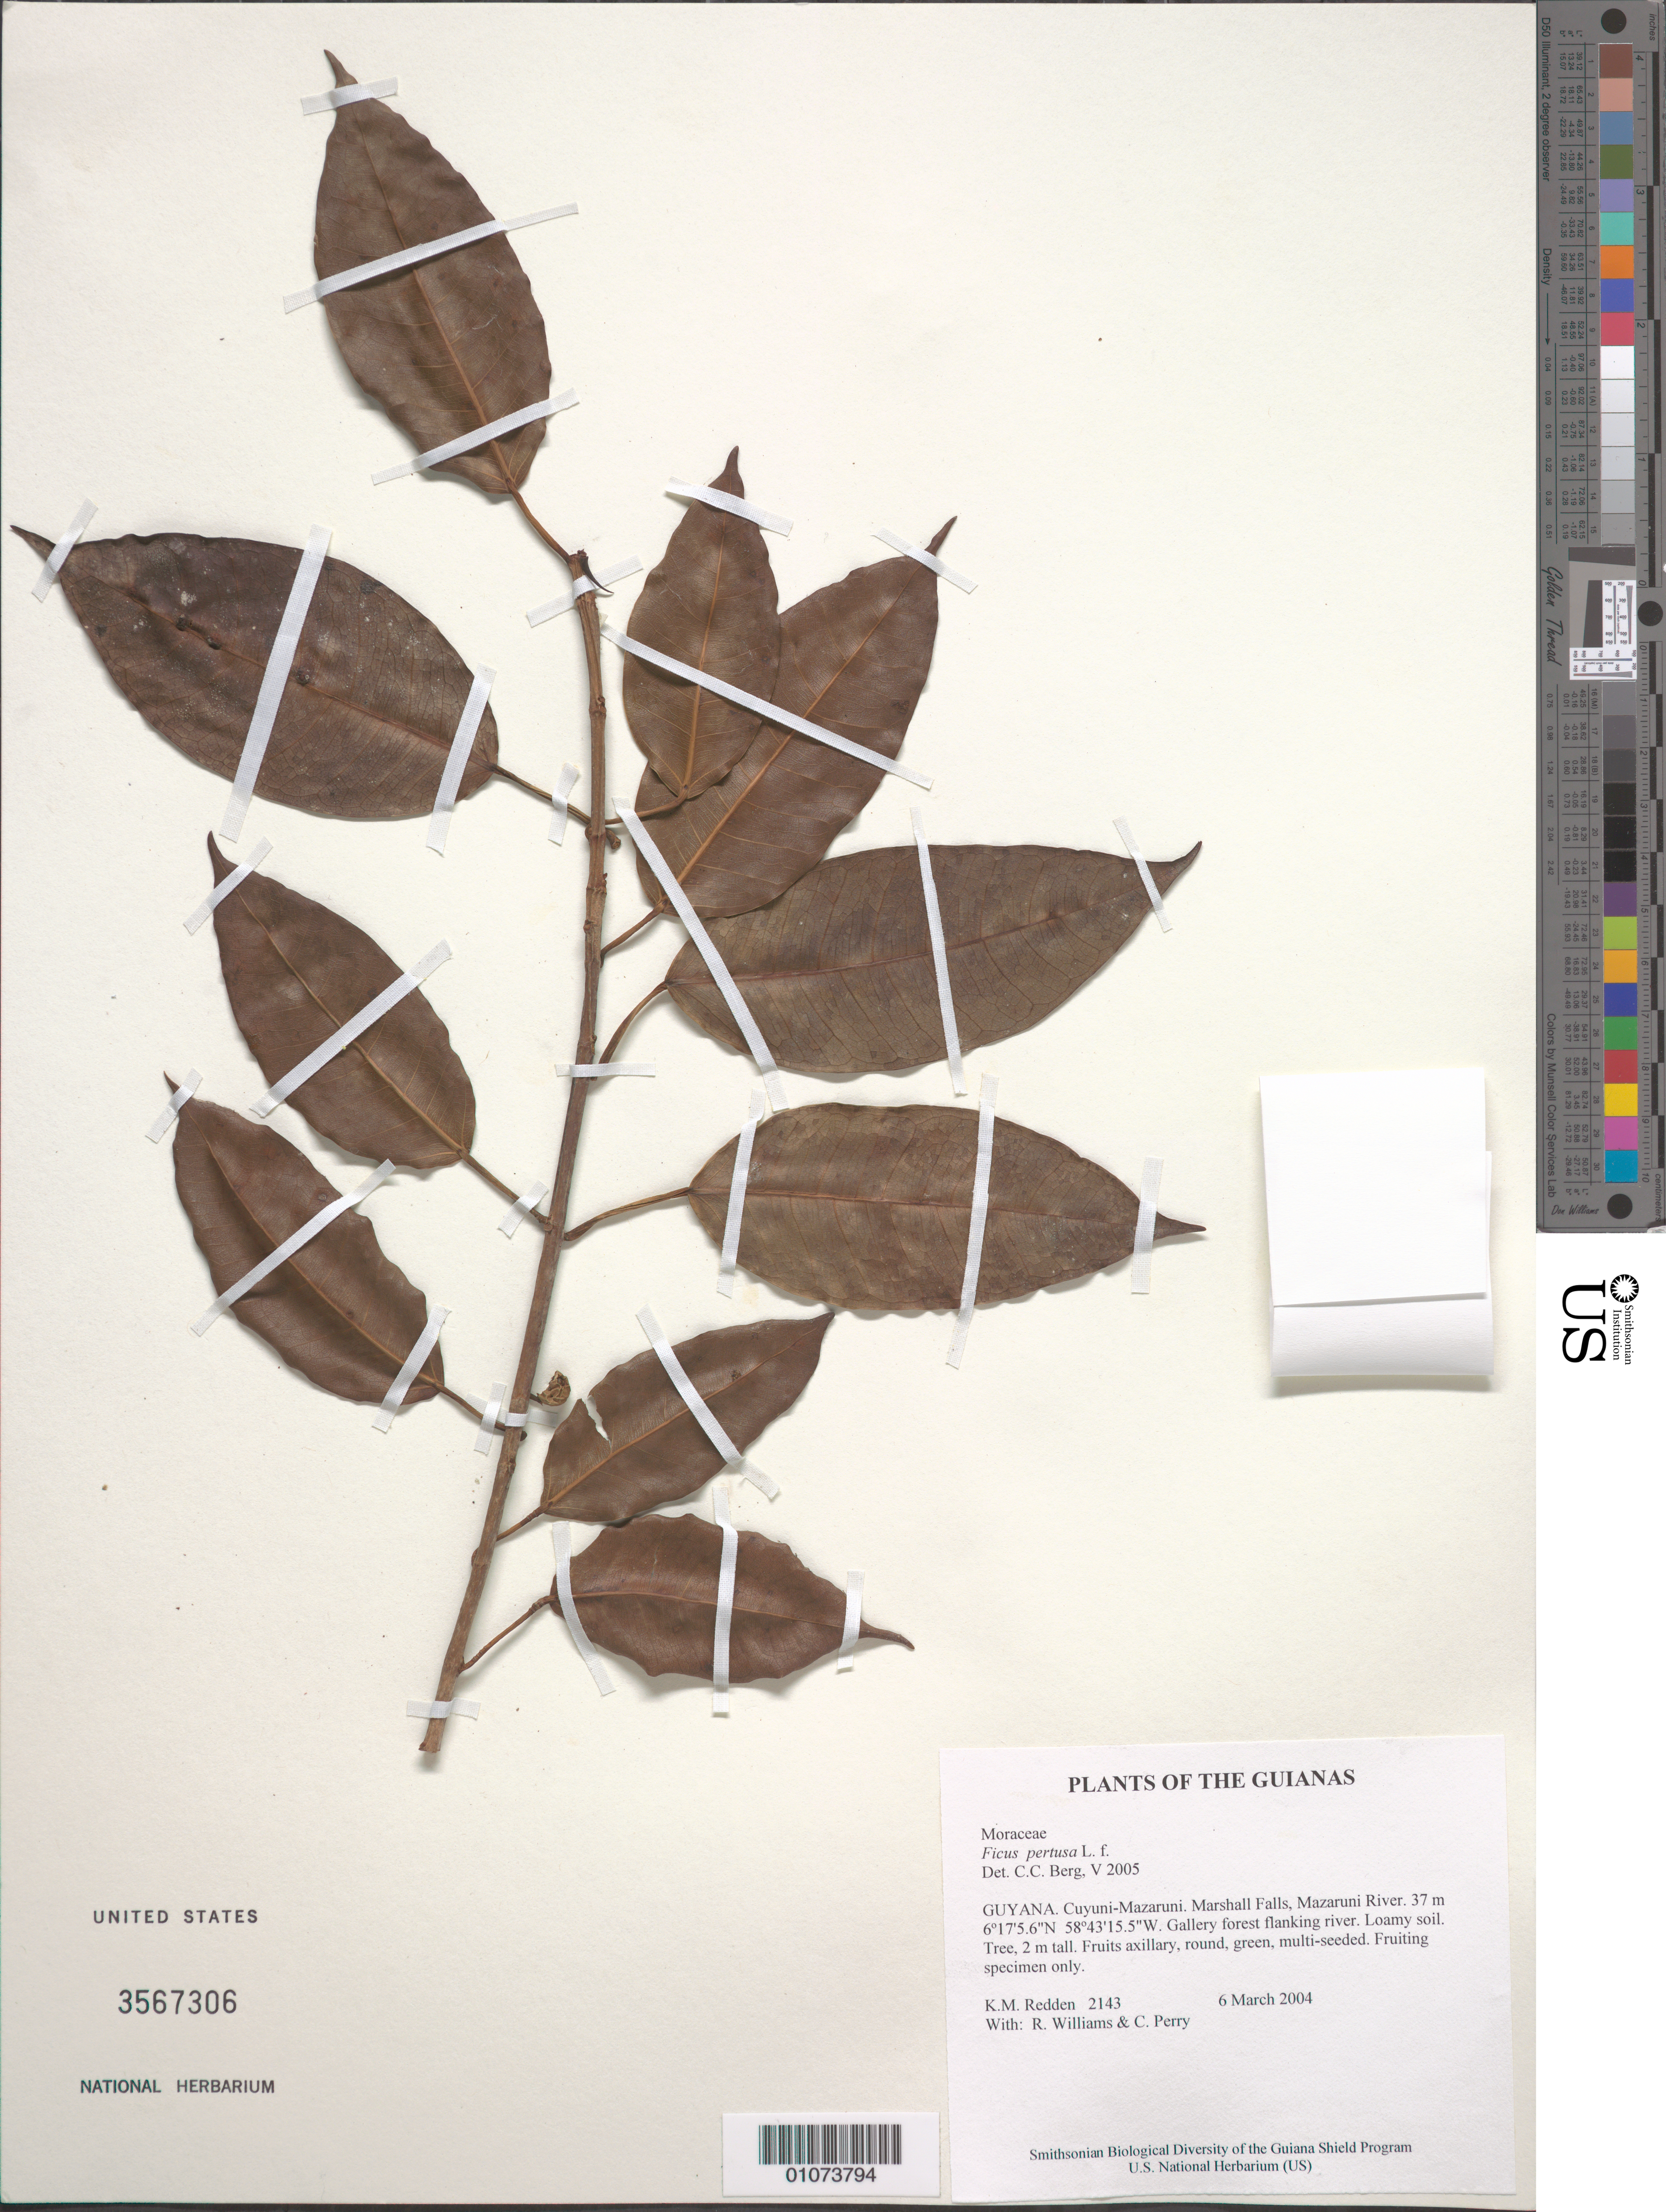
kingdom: Plantae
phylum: Tracheophyta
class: Magnoliopsida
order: Rosales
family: Moraceae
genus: Ficus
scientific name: Ficus pertusa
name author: L. f.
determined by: Berg, C. C.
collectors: K. M. Redden, R. Williams & C. Perry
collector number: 2143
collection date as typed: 6 March 2004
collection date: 2004-03-06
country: Guyana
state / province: Cuyuni-Mazaruni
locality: Marshall Falls, Mazaruni River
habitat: Gallery forest flanking river. Loamy soil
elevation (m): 37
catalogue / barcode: US 3567306